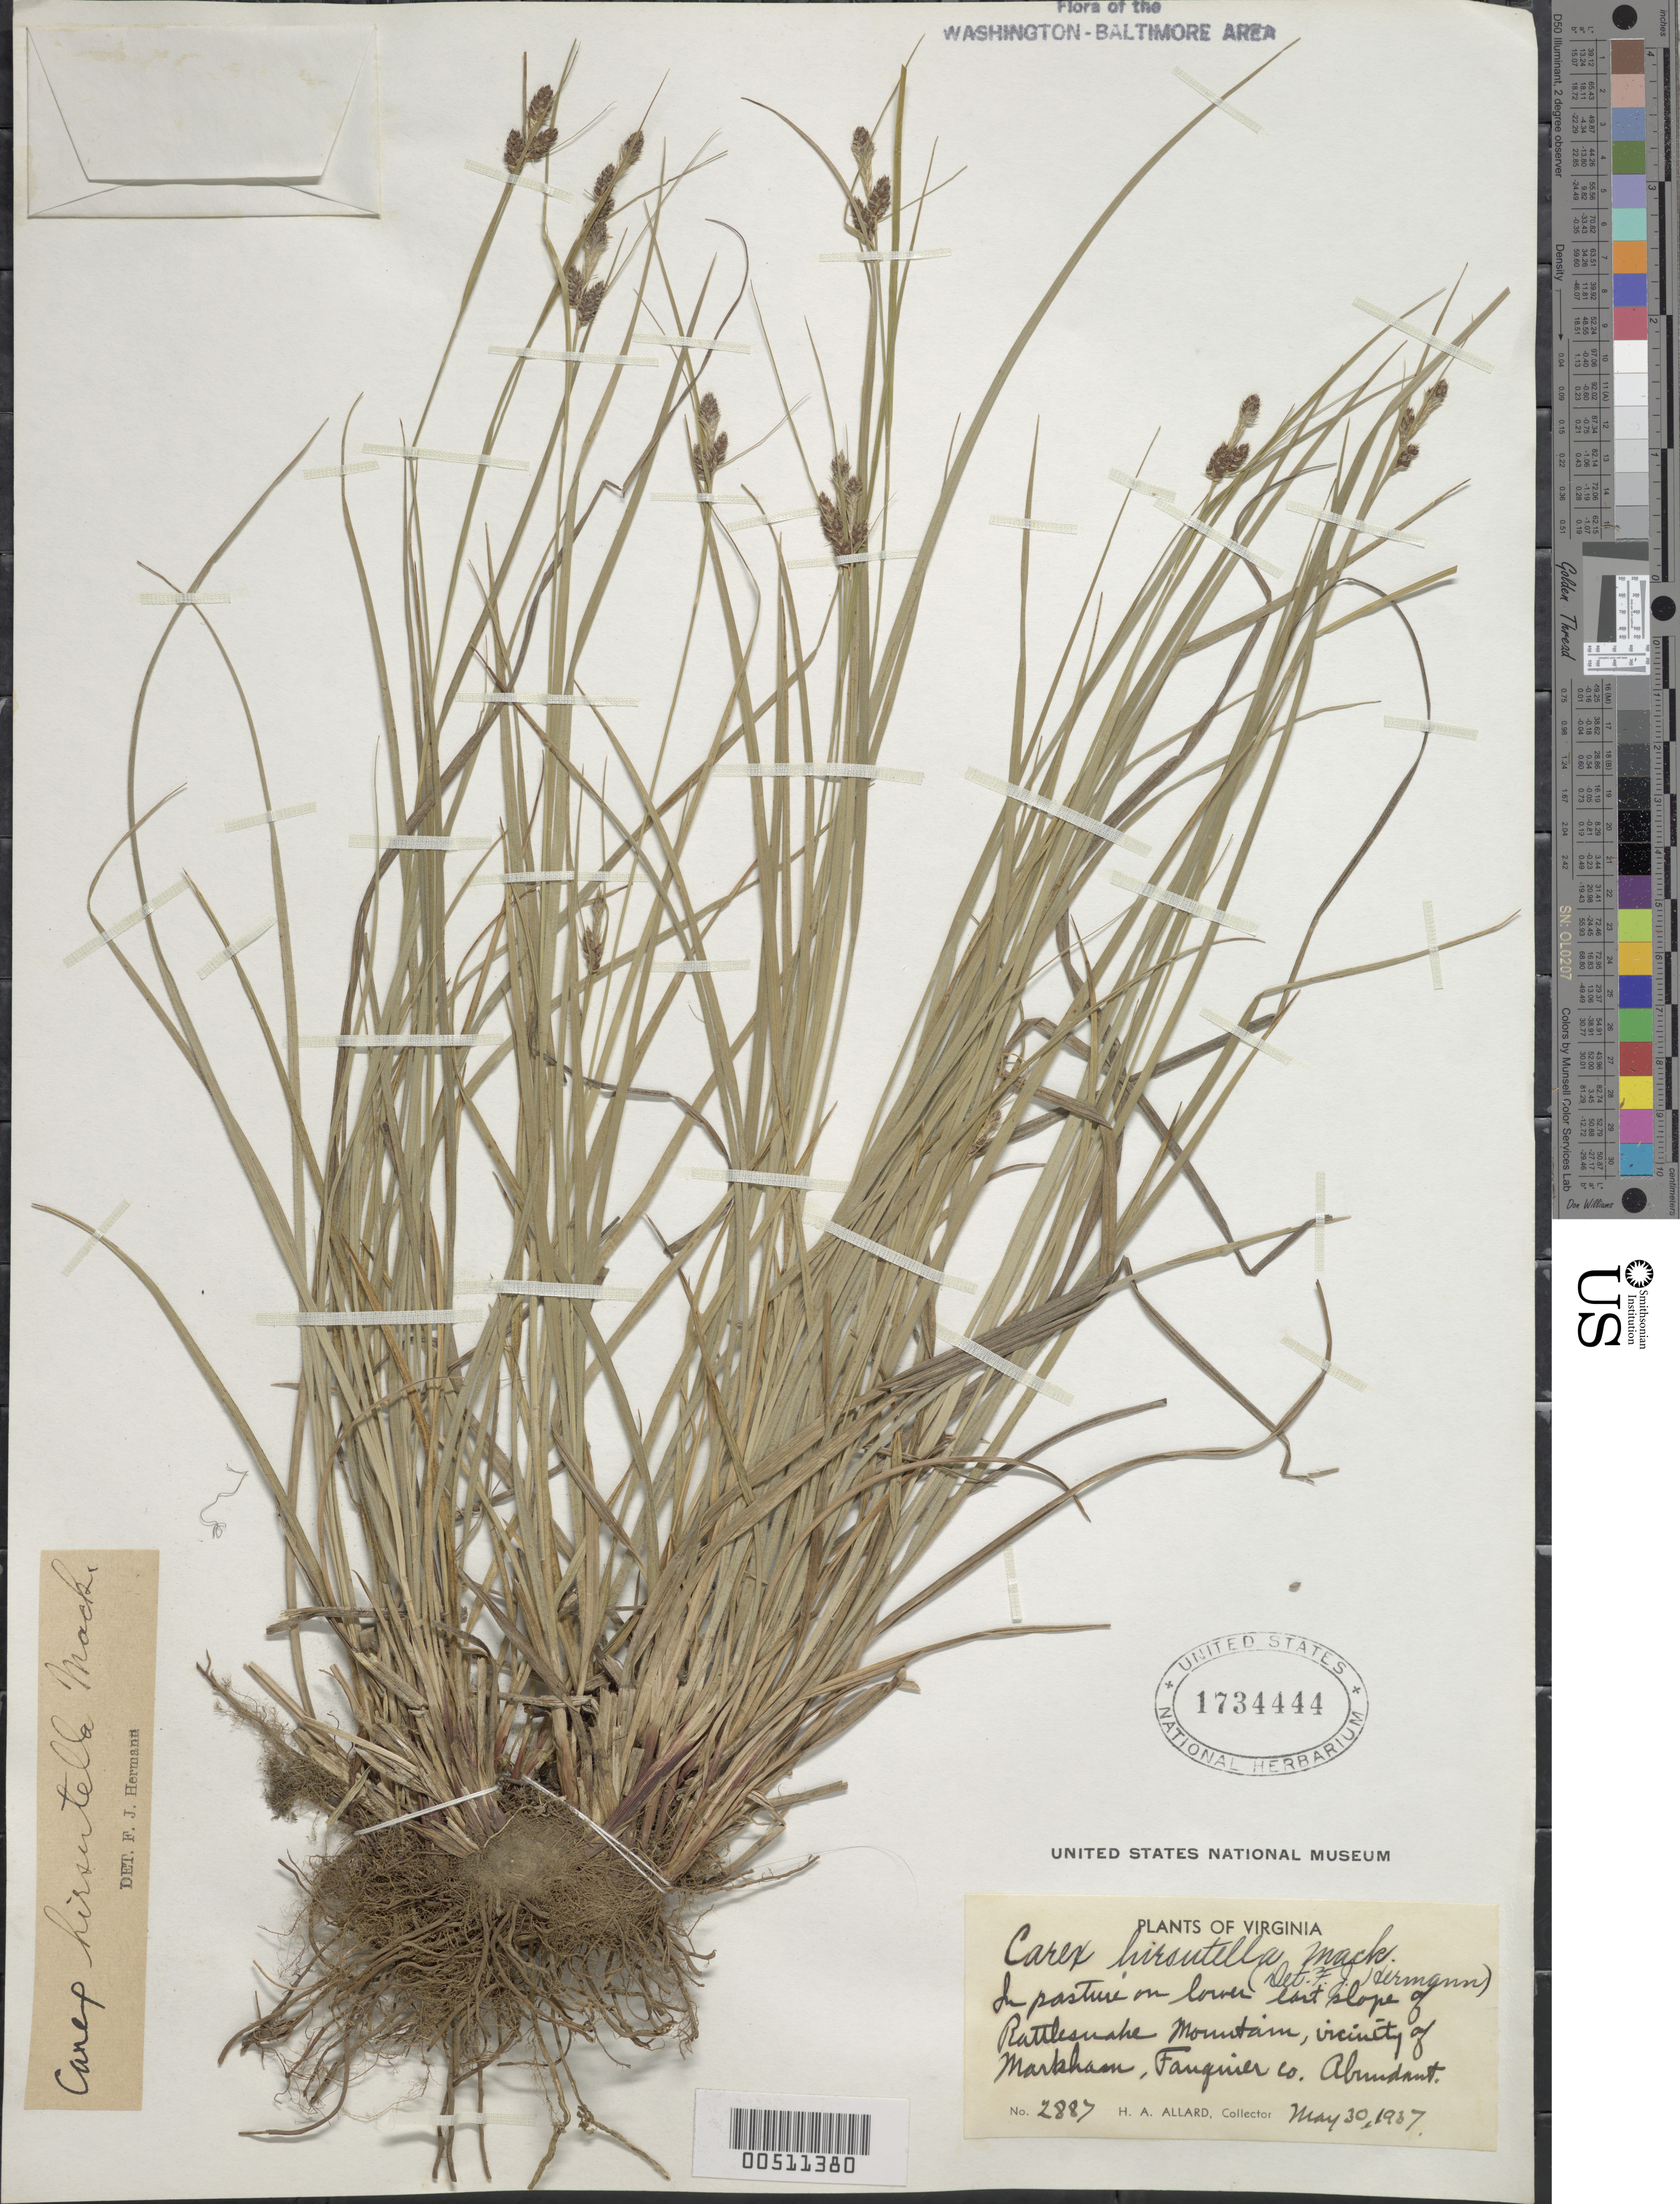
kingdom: Plantae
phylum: Tracheophyta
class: Liliopsida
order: Poales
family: Cyperaceae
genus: Carex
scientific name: Carex hirsutella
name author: Mack.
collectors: H. A. Allard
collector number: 2887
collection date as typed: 30 May 1937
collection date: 1937-05-30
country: United States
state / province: Virginia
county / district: Fauquier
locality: Rattlesnake Mountain, Markham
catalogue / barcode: US 1734444